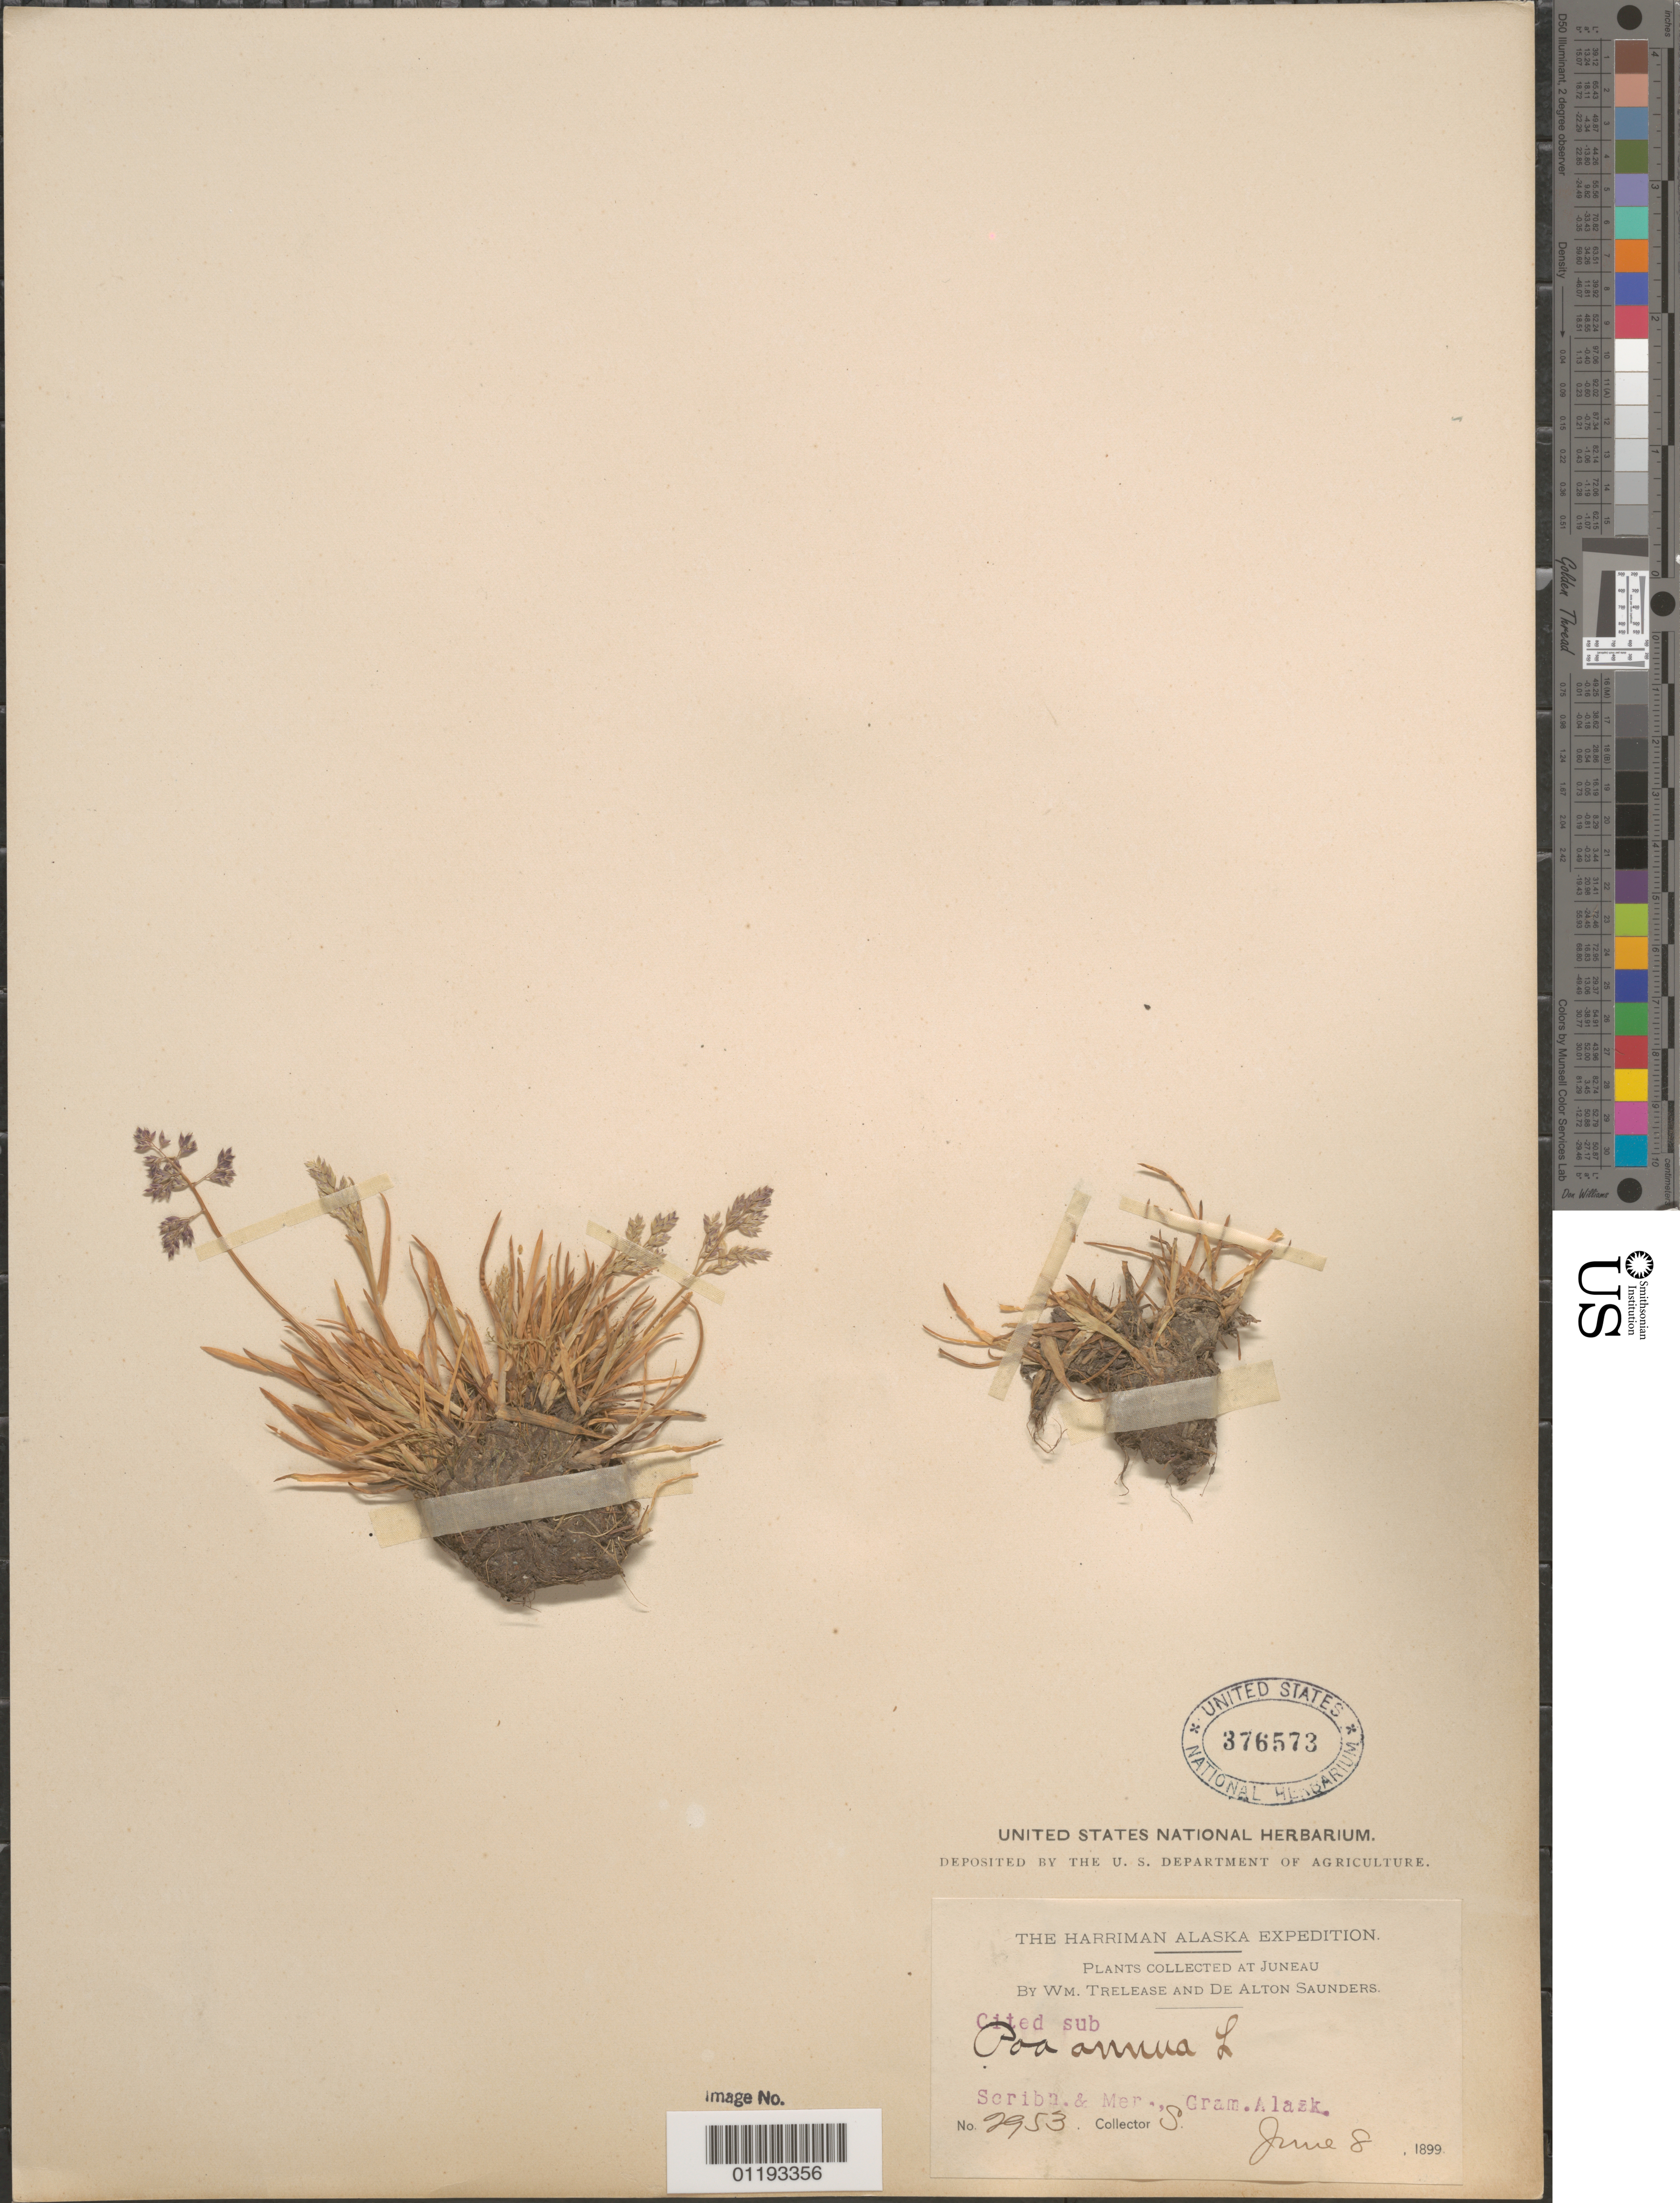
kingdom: Plantae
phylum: Tracheophyta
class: Liliopsida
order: Poales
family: Poaceae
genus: Poa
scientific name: Poa annua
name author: L.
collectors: W. Trelease & D. Saunders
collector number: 2953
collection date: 1899-06-08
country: United States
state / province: Alaska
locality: Juneau.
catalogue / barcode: US 376573